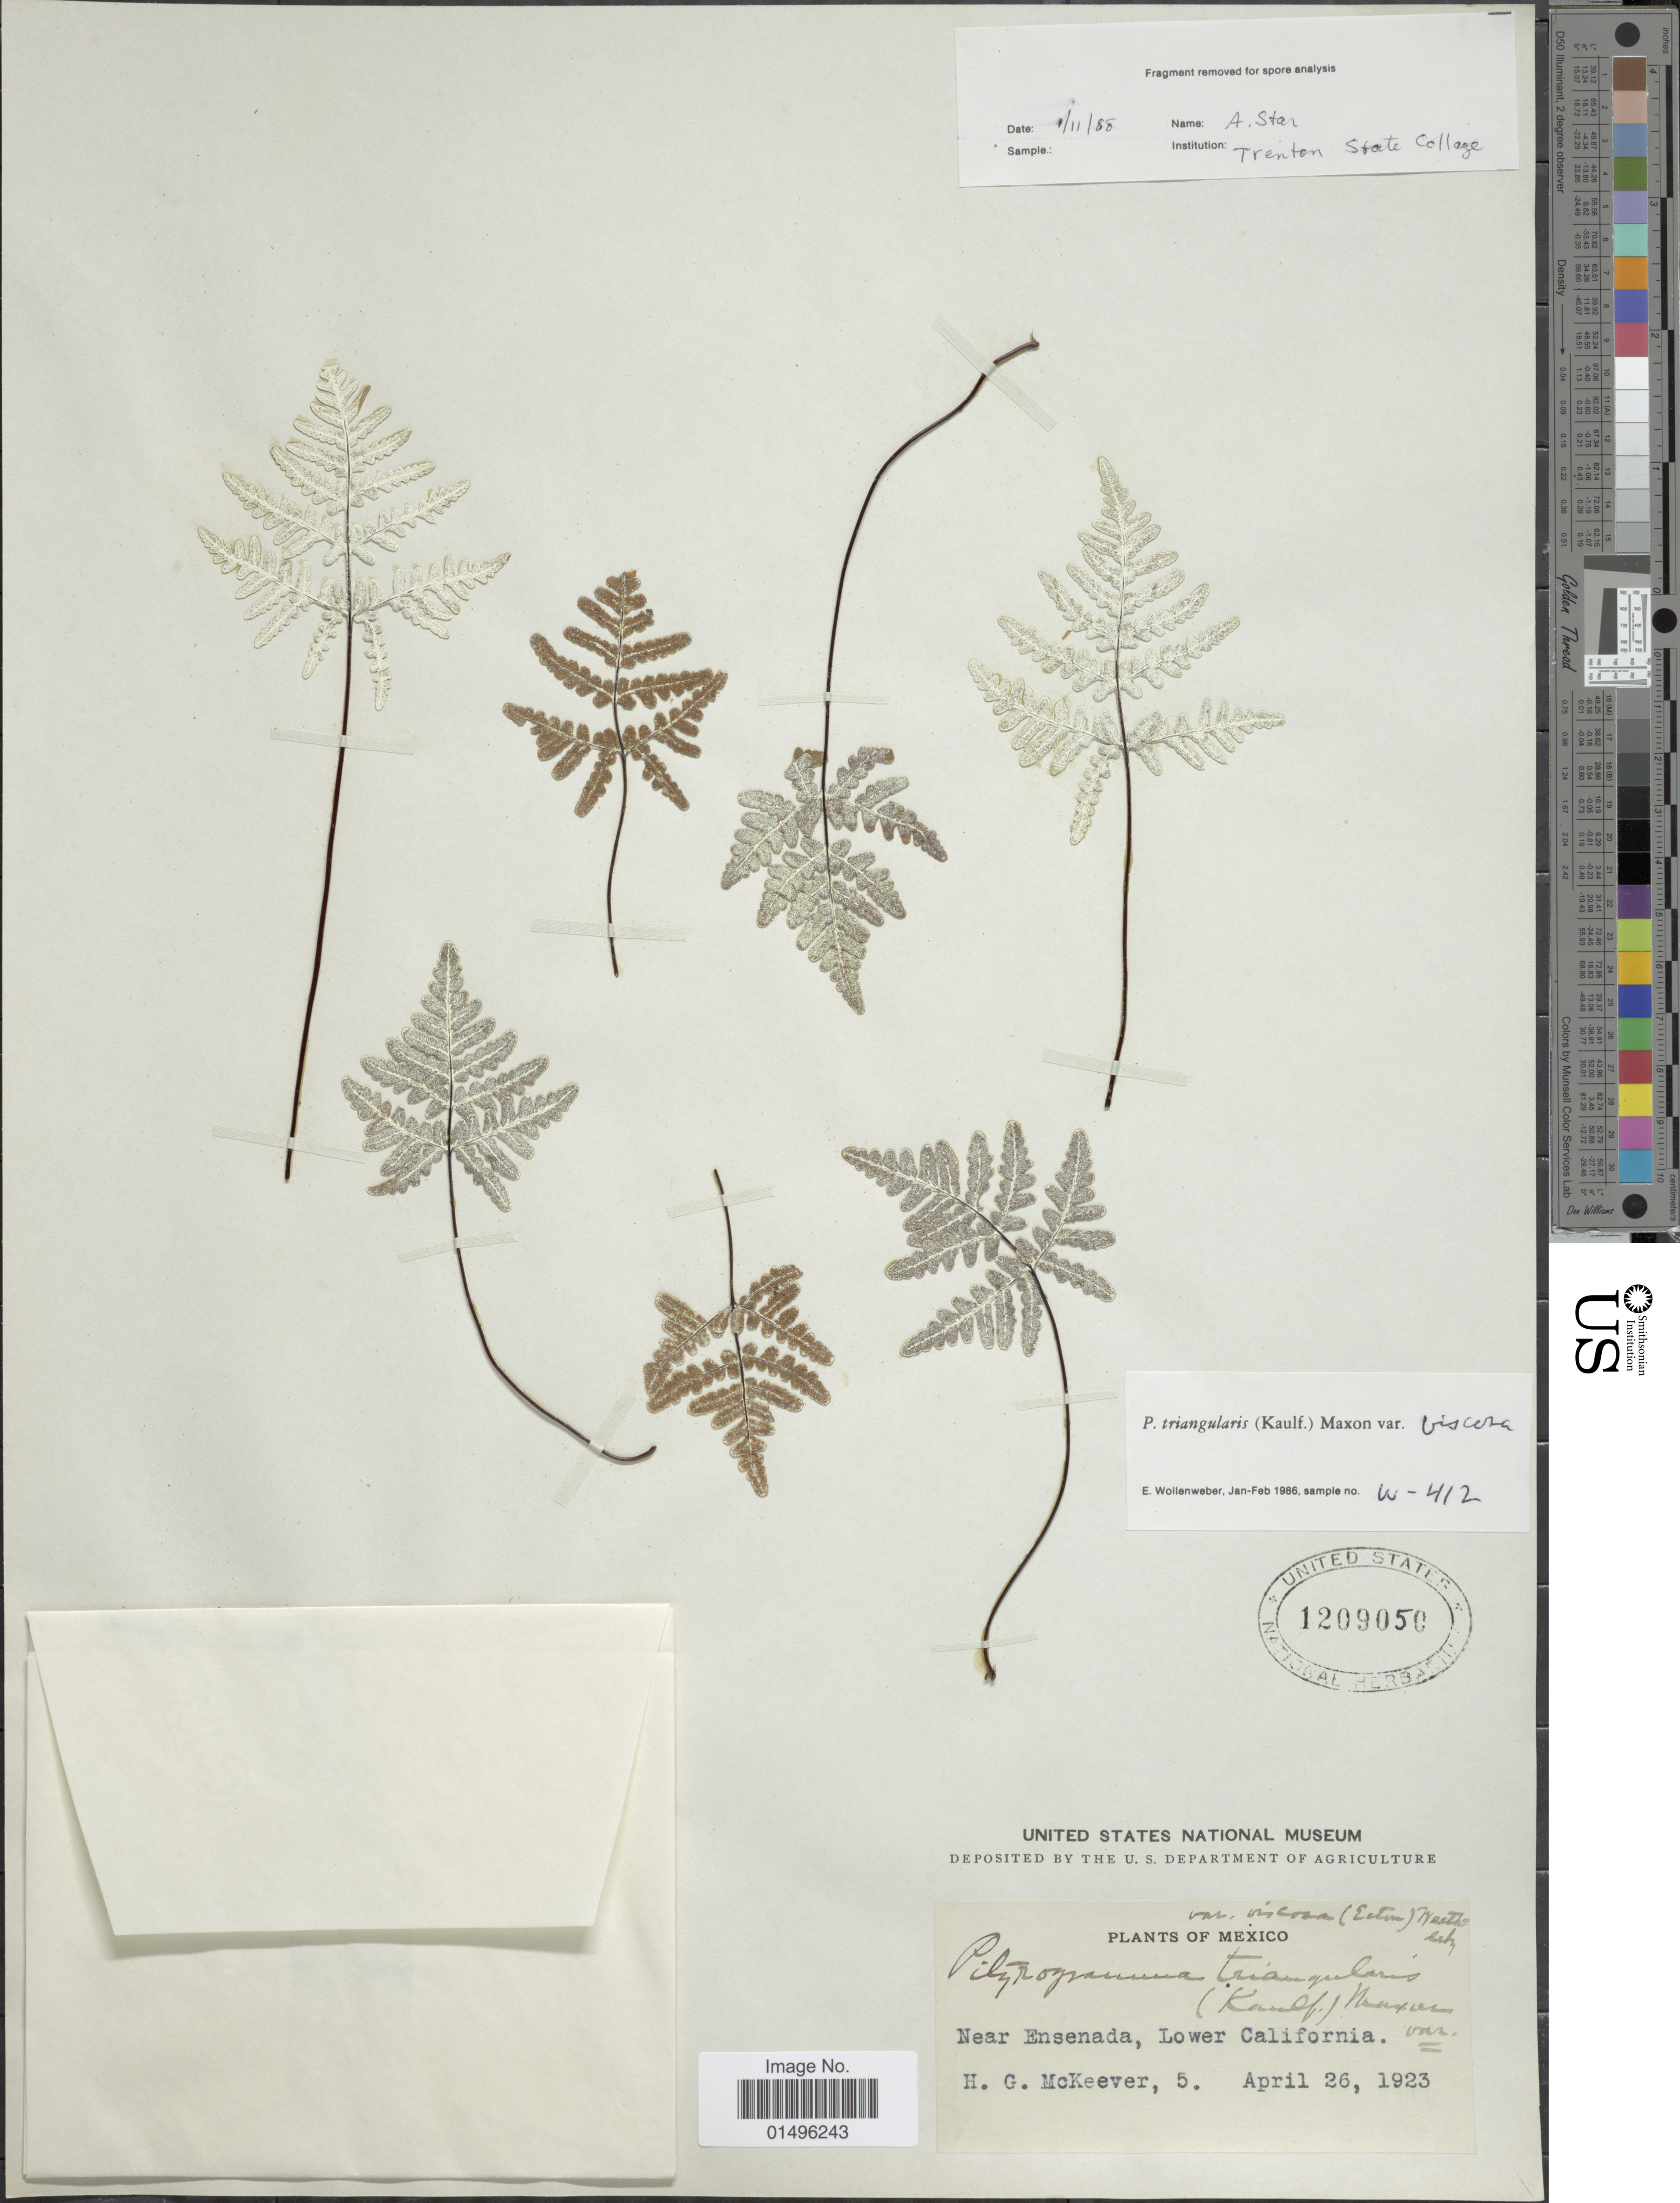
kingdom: Plantae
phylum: Tracheophyta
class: Polypodiopsida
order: Polypodiales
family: Pteridaceae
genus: Pentagramma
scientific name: Pentagramma glanduloviscida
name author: Schuettp. & Windham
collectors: H. McKeever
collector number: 5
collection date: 1923-04-26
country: Mexico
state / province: Baja California Norte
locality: Mexico, near Ensenada, Lower California.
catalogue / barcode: US 1209050